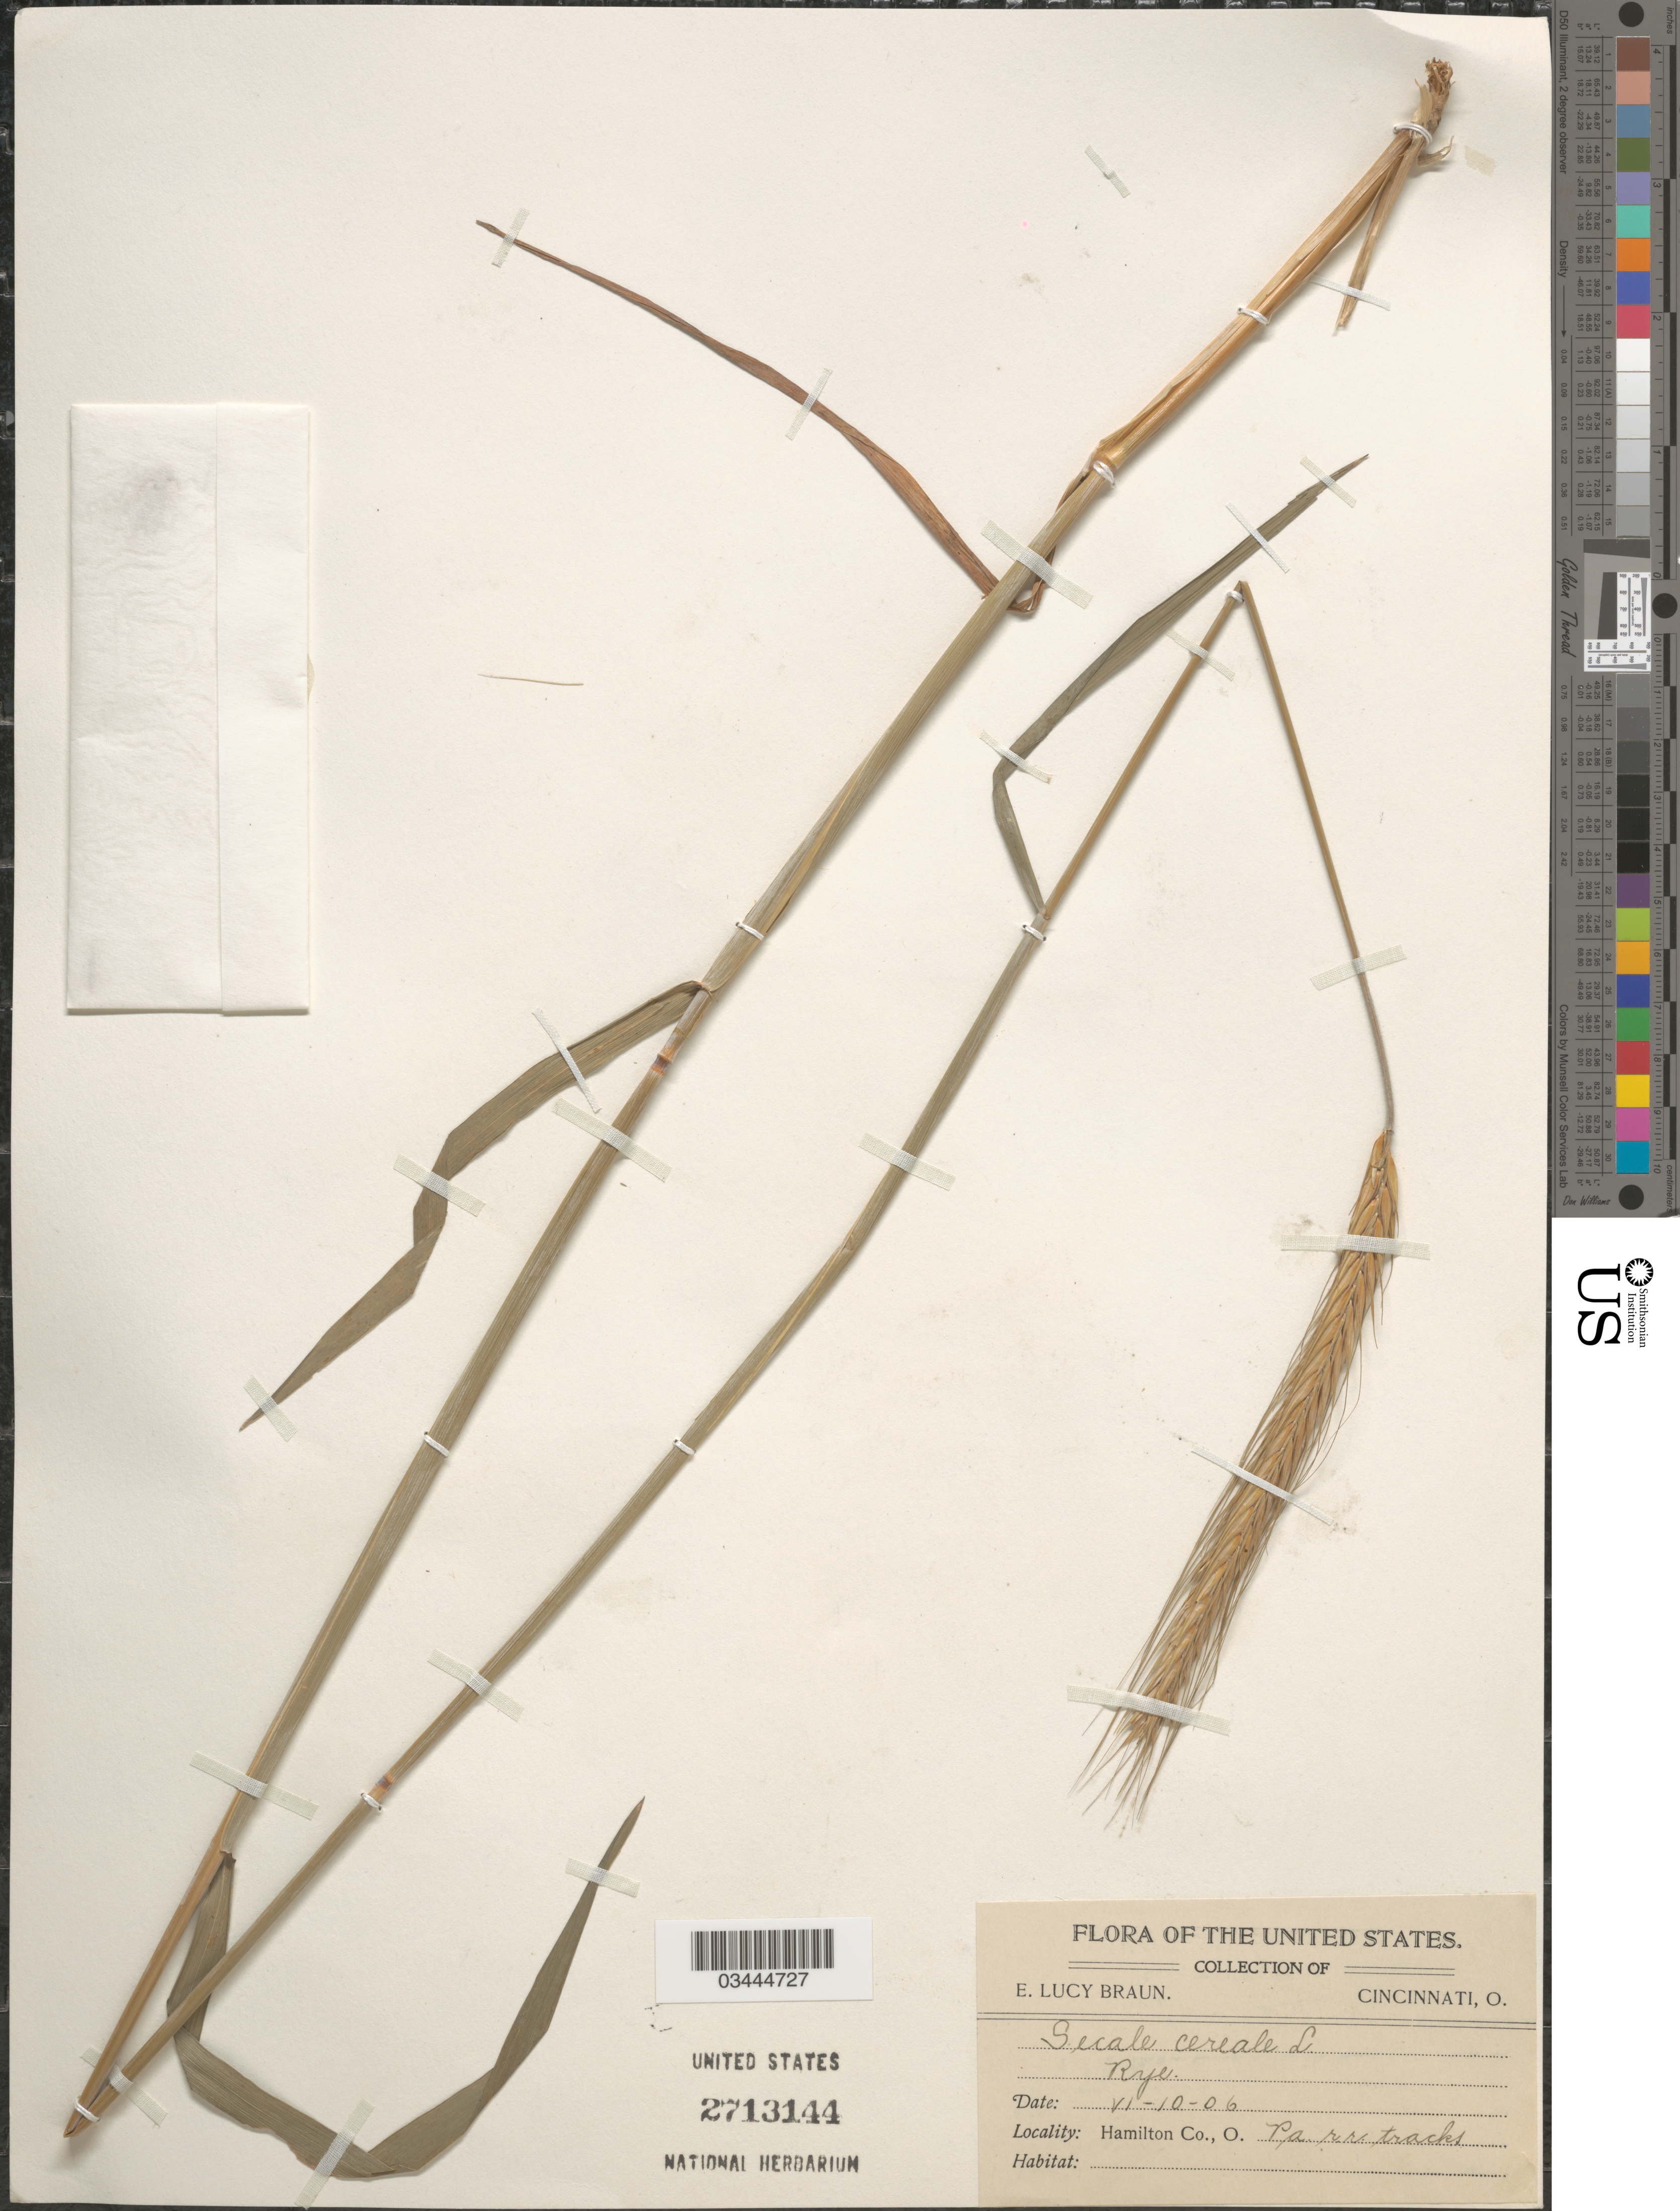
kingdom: Plantae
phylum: Tracheophyta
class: Liliopsida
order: Poales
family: Poaceae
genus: Secale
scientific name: Secale cereale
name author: L.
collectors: E. L. Braun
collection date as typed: Transcribed d/m/y: 10/6/6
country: United States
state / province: Ohio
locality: Hamilton Co. Pa rr. tracks.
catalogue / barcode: US 2713144